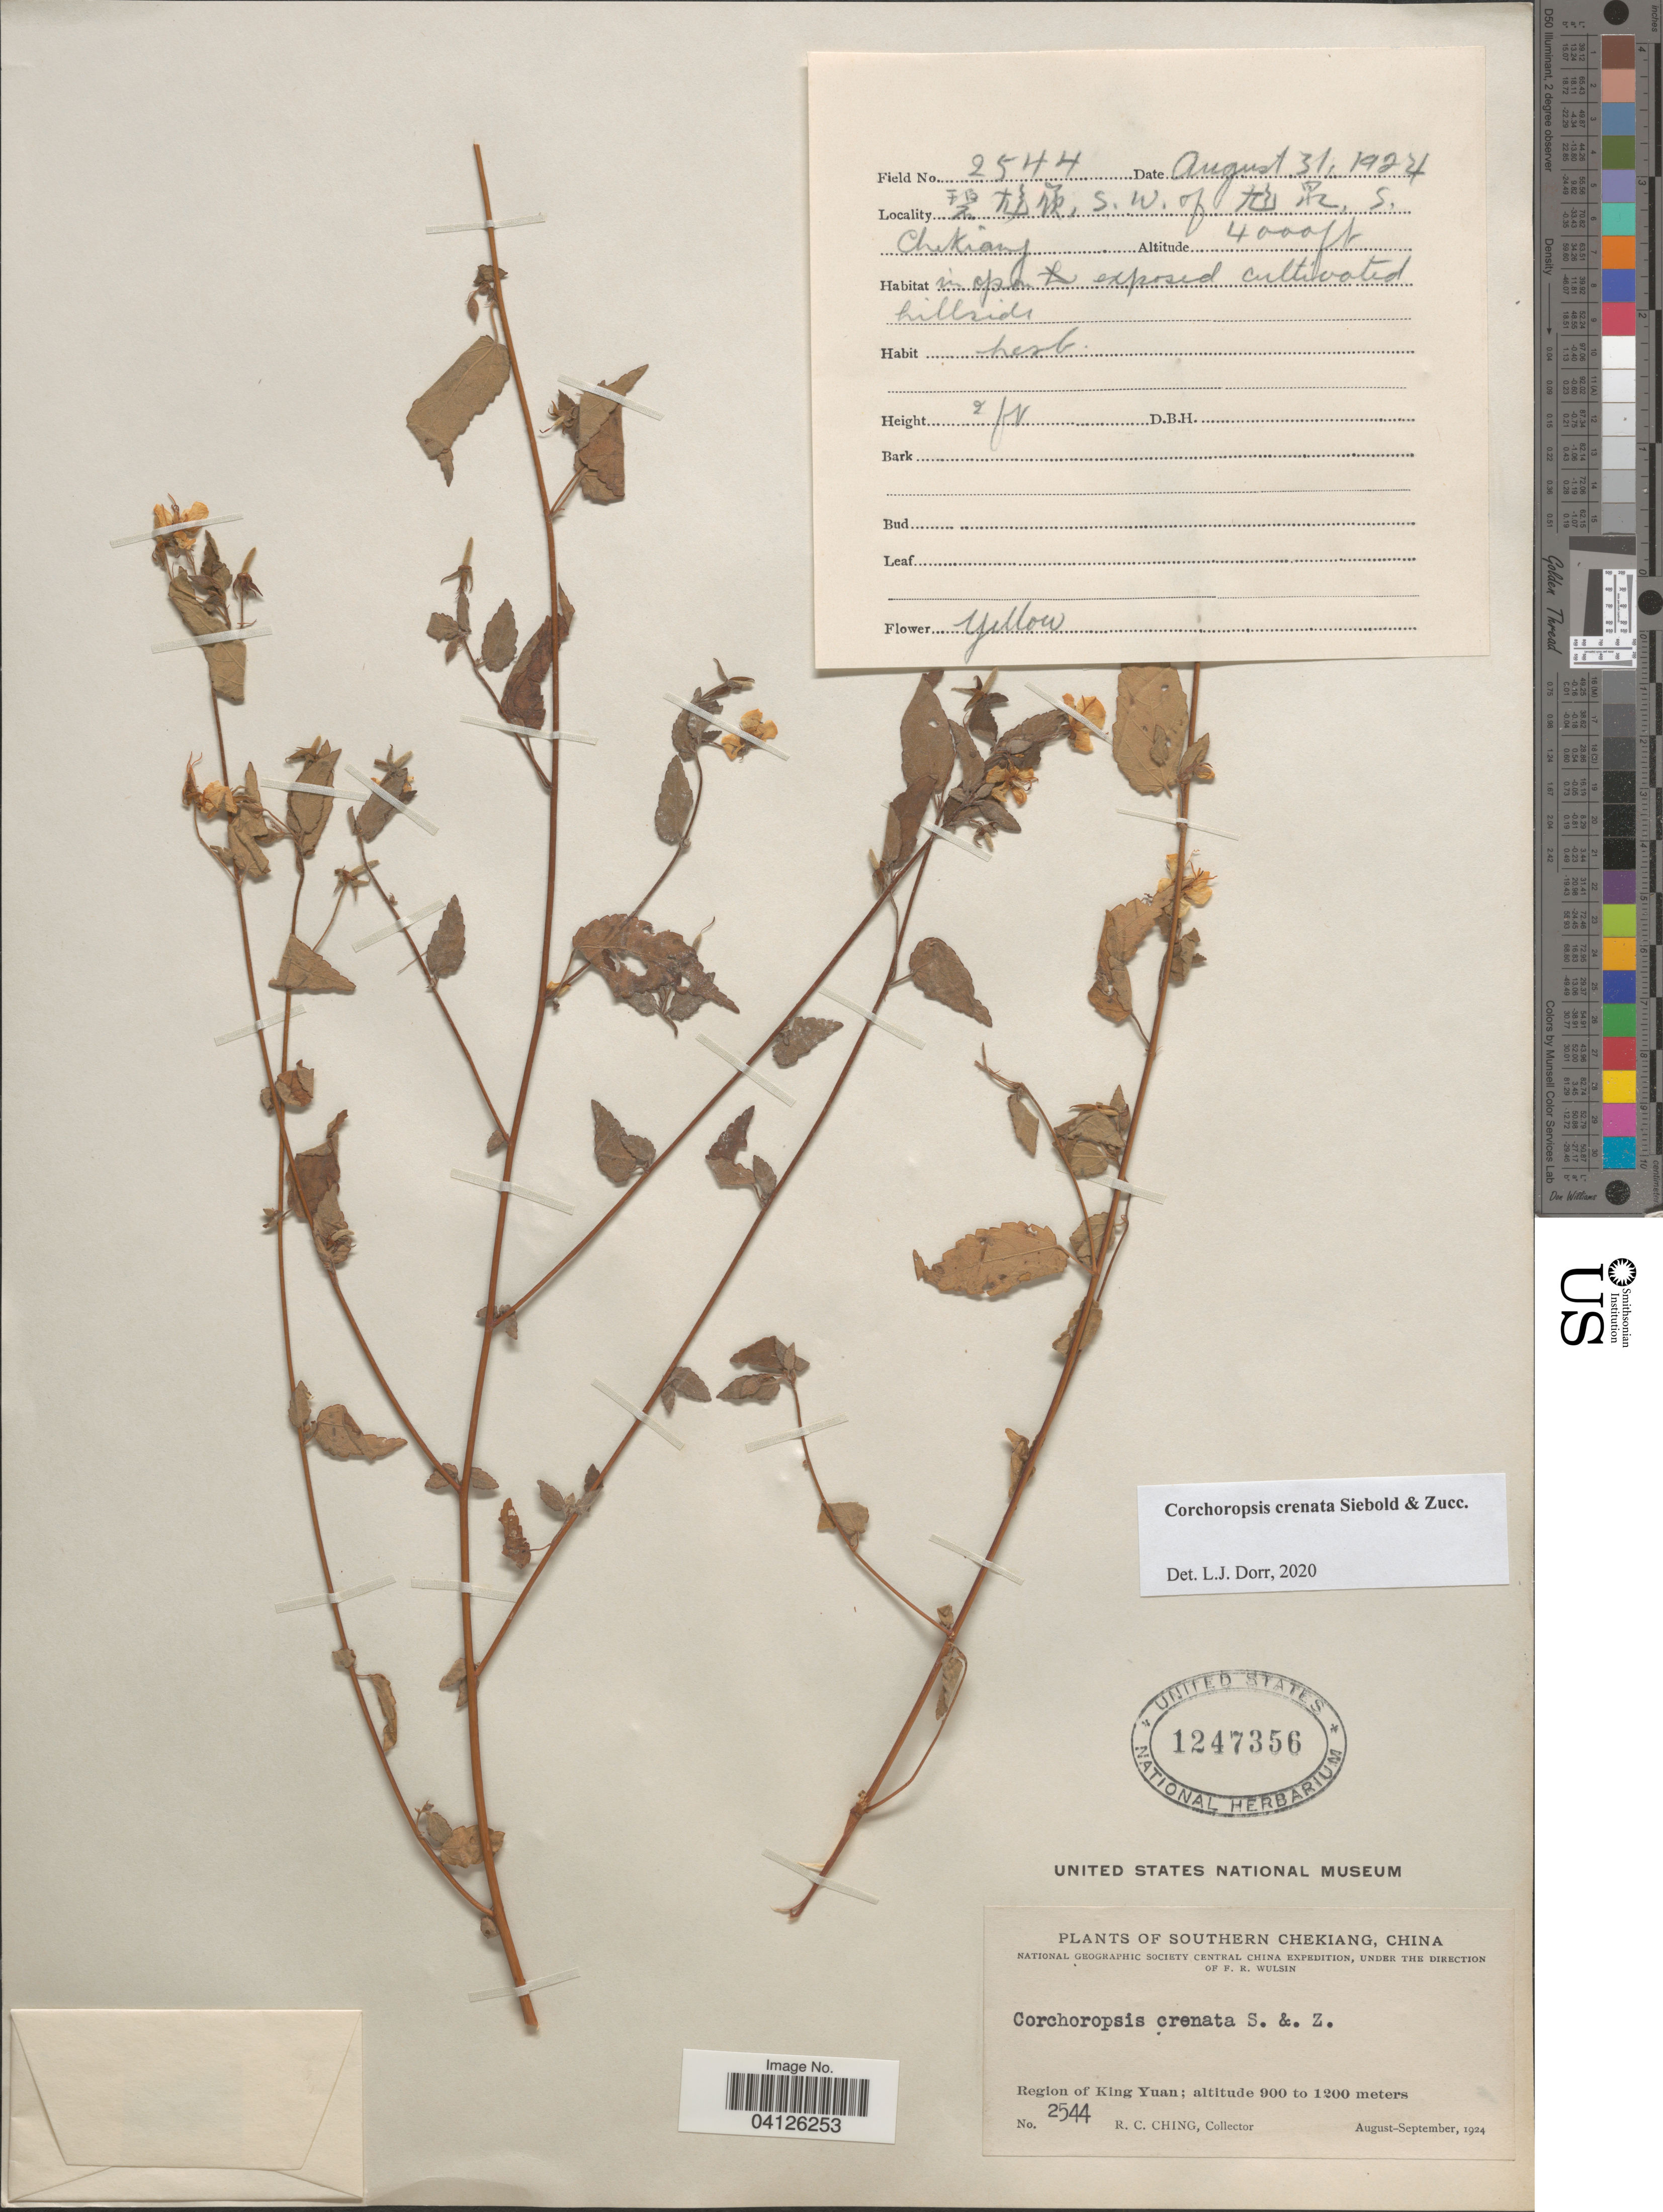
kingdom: Plantae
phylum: Tracheophyta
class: Magnoliopsida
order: Malvales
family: Malvaceae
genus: Corchoropsis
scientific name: Corchoropsis crenata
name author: Siebold & Zucc.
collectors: R. C. Ching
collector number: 2544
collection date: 1924-08-31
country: China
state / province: Zhejiang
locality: [illegible text], S. W. of [illegible text]. Southern Chekiang. National Geographic Society Central China Expedition. Region of King Yuan.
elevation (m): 1219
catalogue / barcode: US 1247356